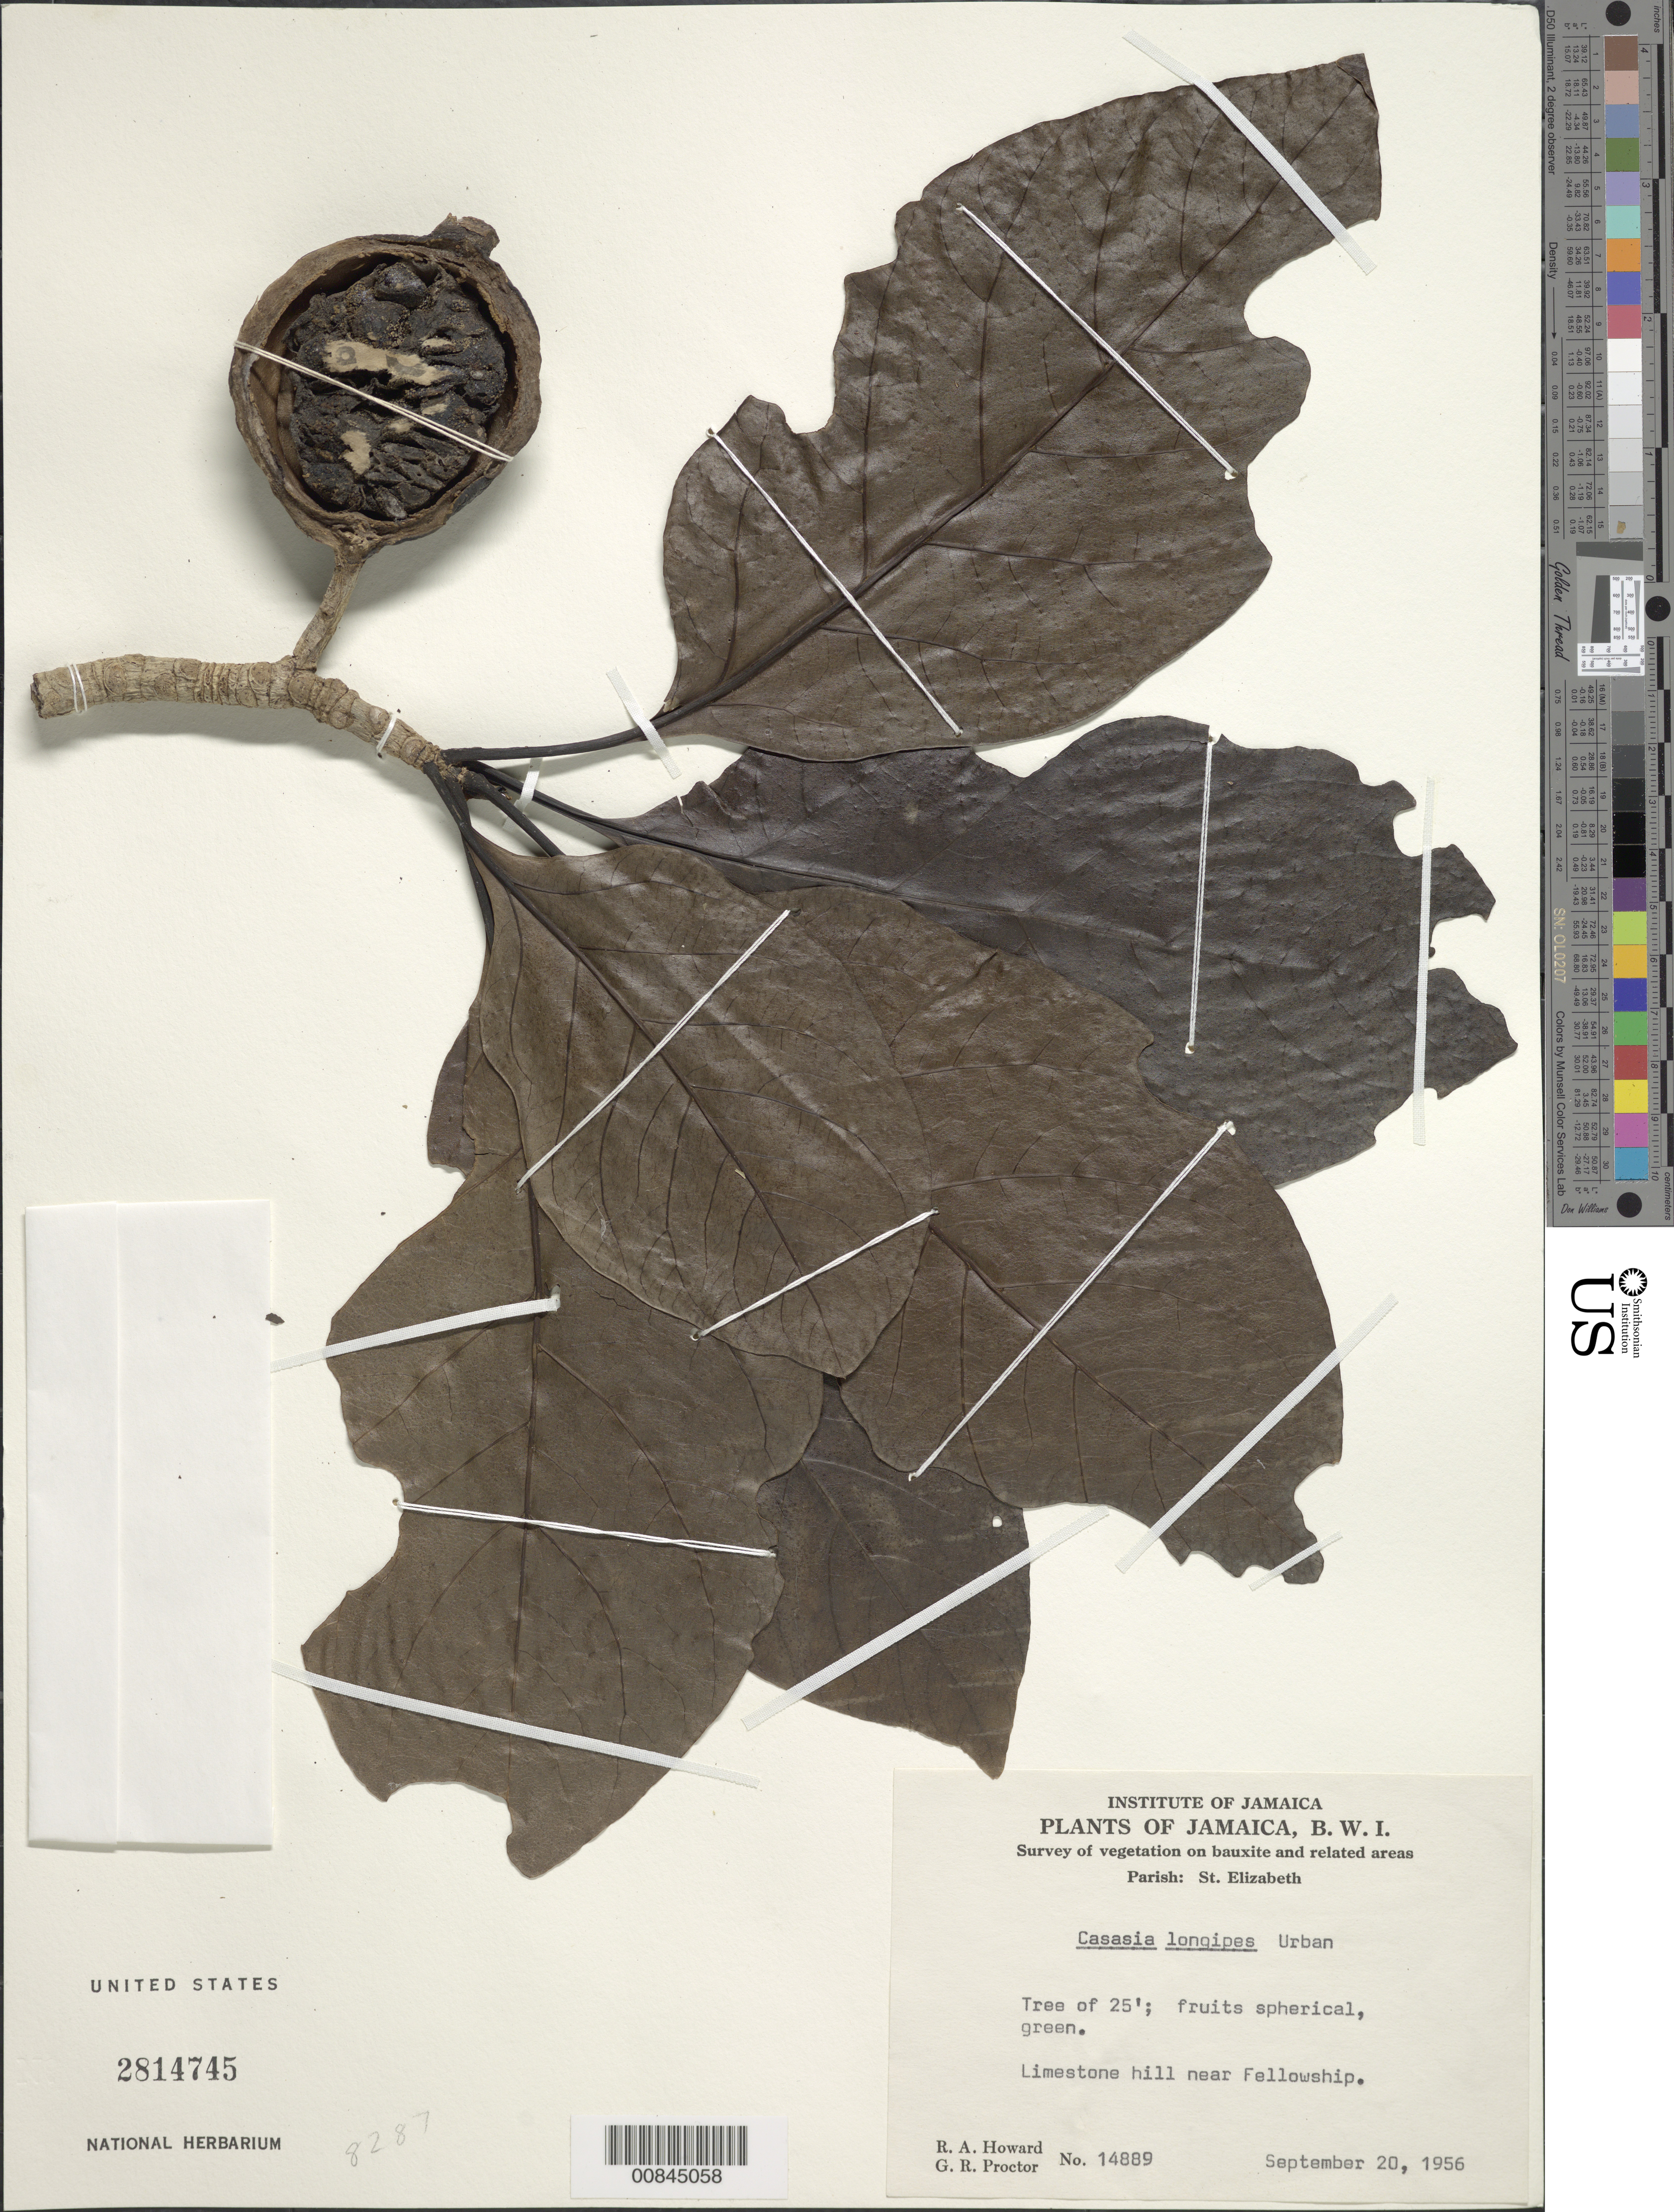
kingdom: Plantae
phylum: Tracheophyta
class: Magnoliopsida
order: Gentianales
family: Rubiaceae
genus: Casasia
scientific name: Casasia longipes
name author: Urb.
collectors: R. A. Howard & G. R. Proctor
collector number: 14889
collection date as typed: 20 Sep 1956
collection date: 1956-09-20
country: Jamaica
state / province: Saint Elizabeth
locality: Hill near Fellowship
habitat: Limestone hill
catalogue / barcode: US 2814745